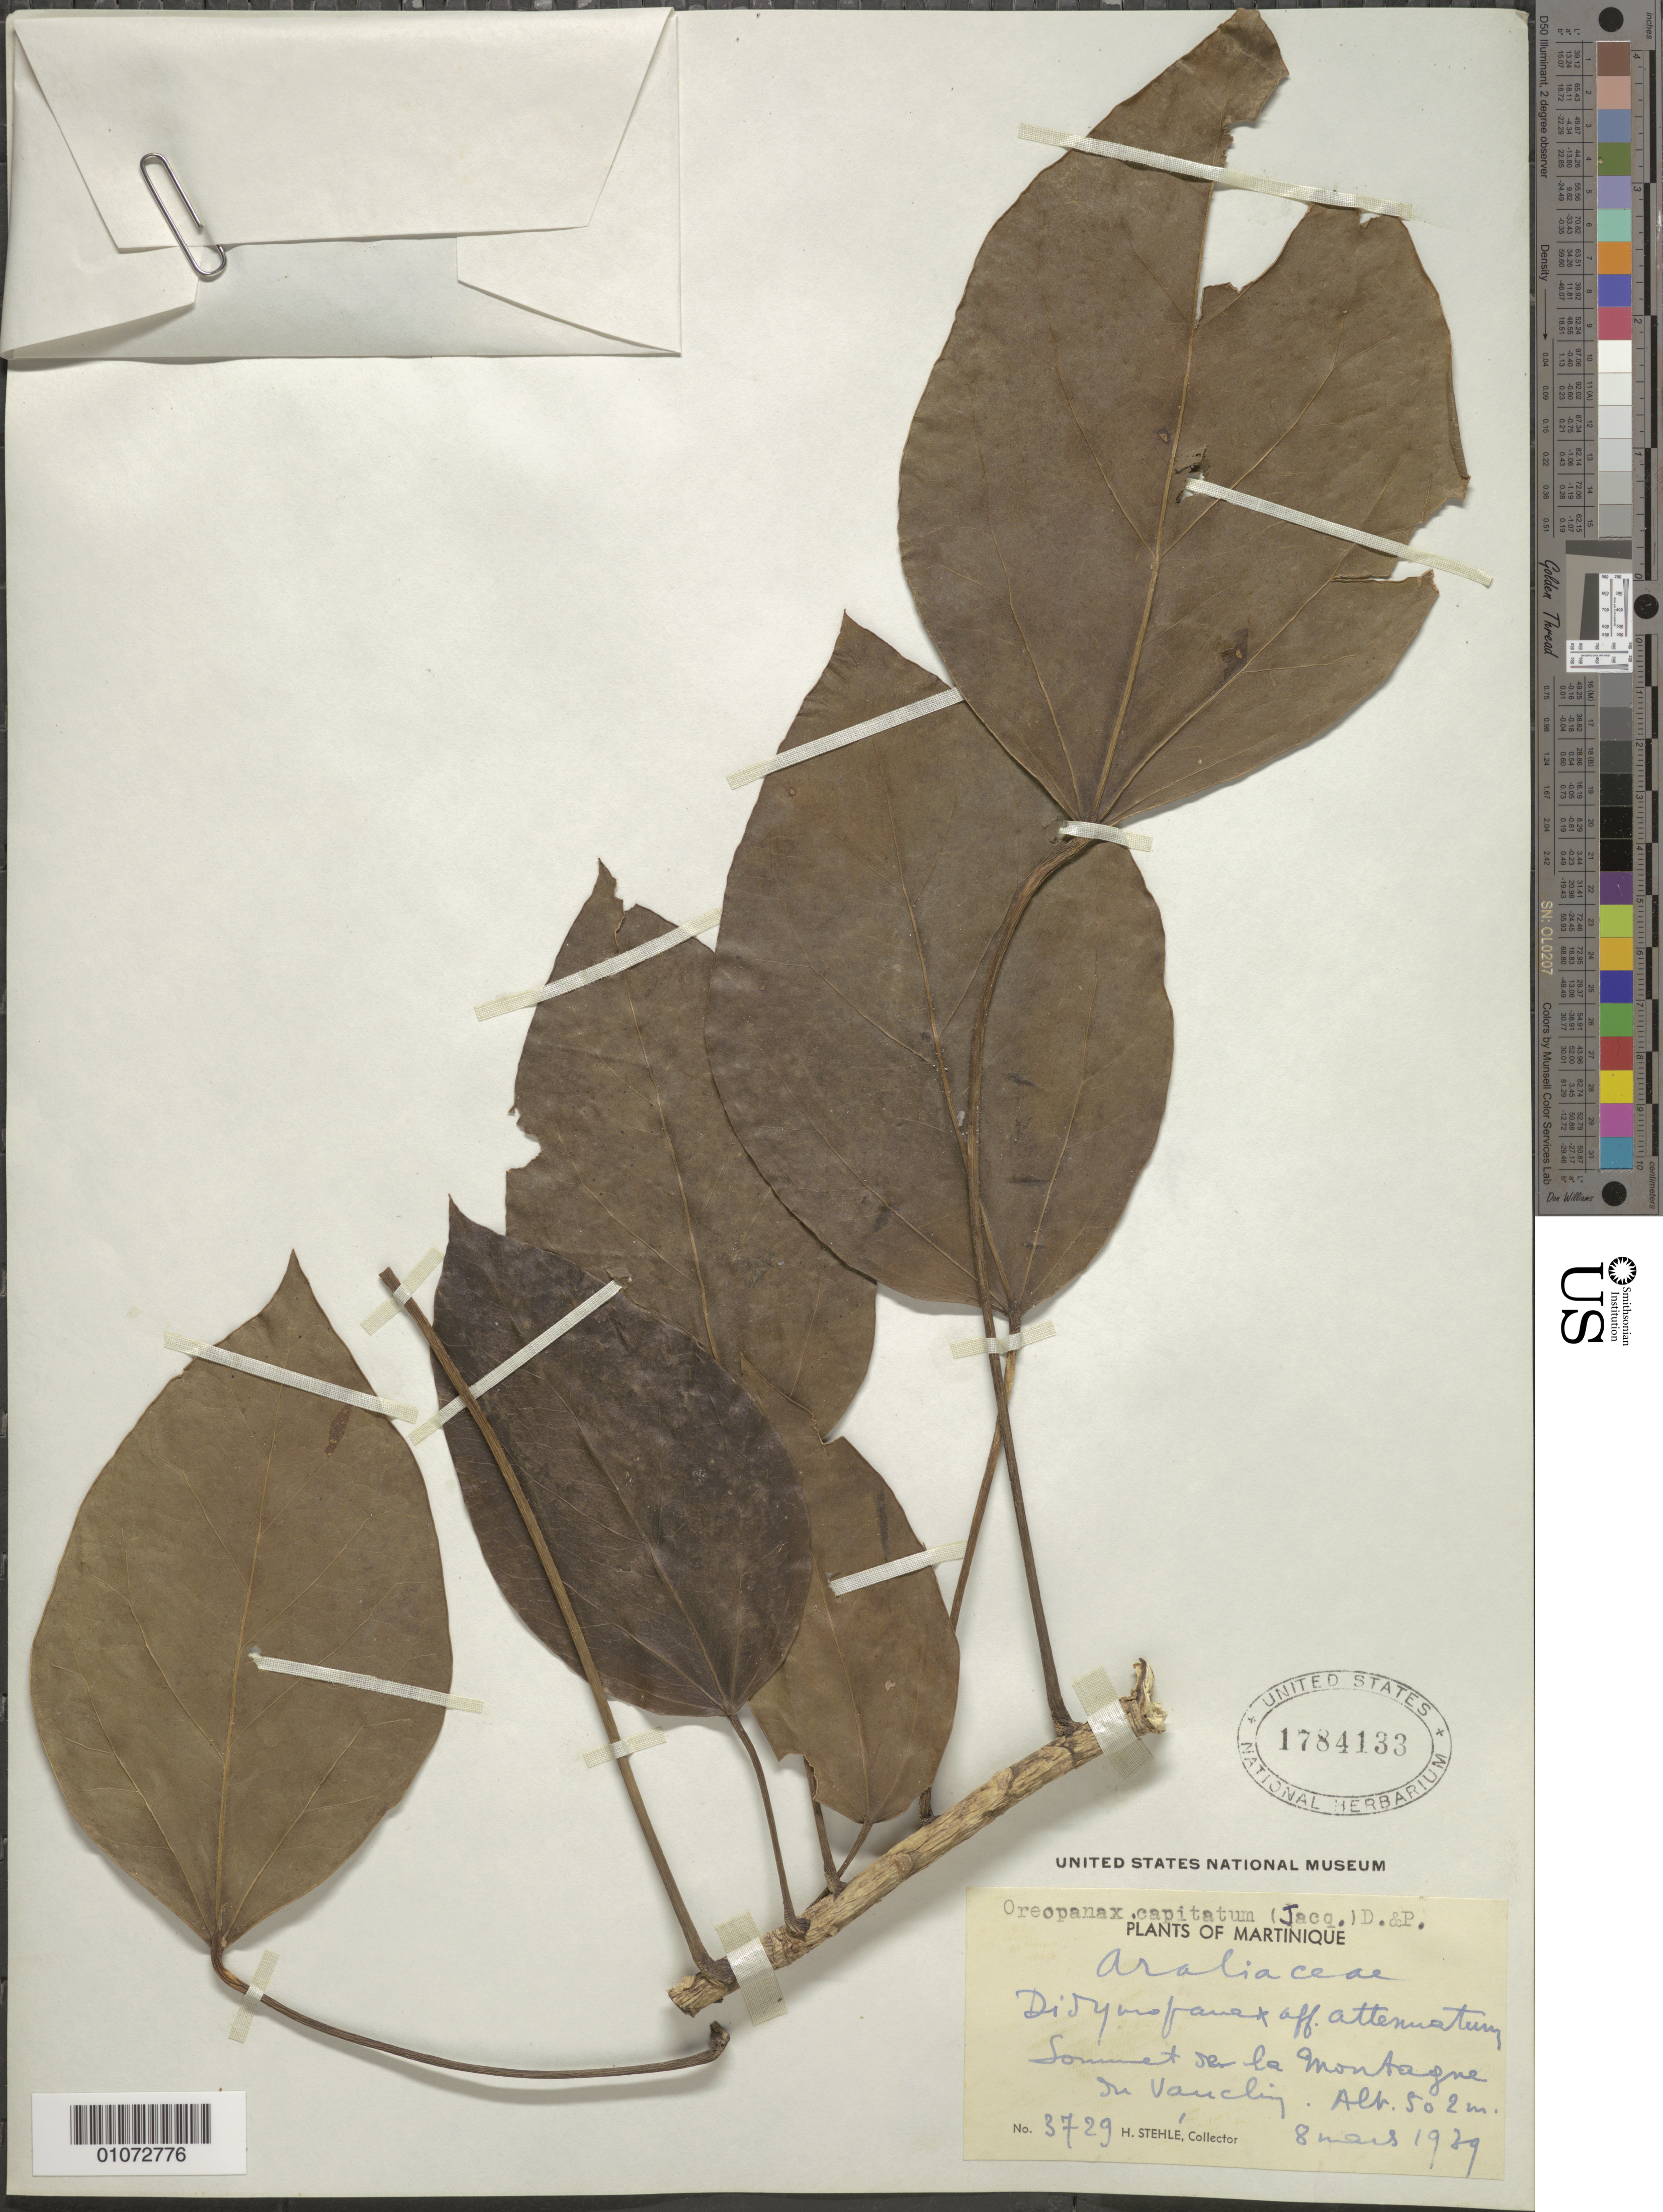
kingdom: Plantae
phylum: Tracheophyta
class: Magnoliopsida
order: Apiales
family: Araliaceae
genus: Oreopanax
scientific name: Oreopanax capitatus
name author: (Jacq.) Decne. & Planch.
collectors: H. Stehlé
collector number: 3729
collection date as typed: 08 Mar 1939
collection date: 1939-03-08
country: Martinique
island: Martinique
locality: Summit of Montagne du Vanclip?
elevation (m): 502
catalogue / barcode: US 1784133